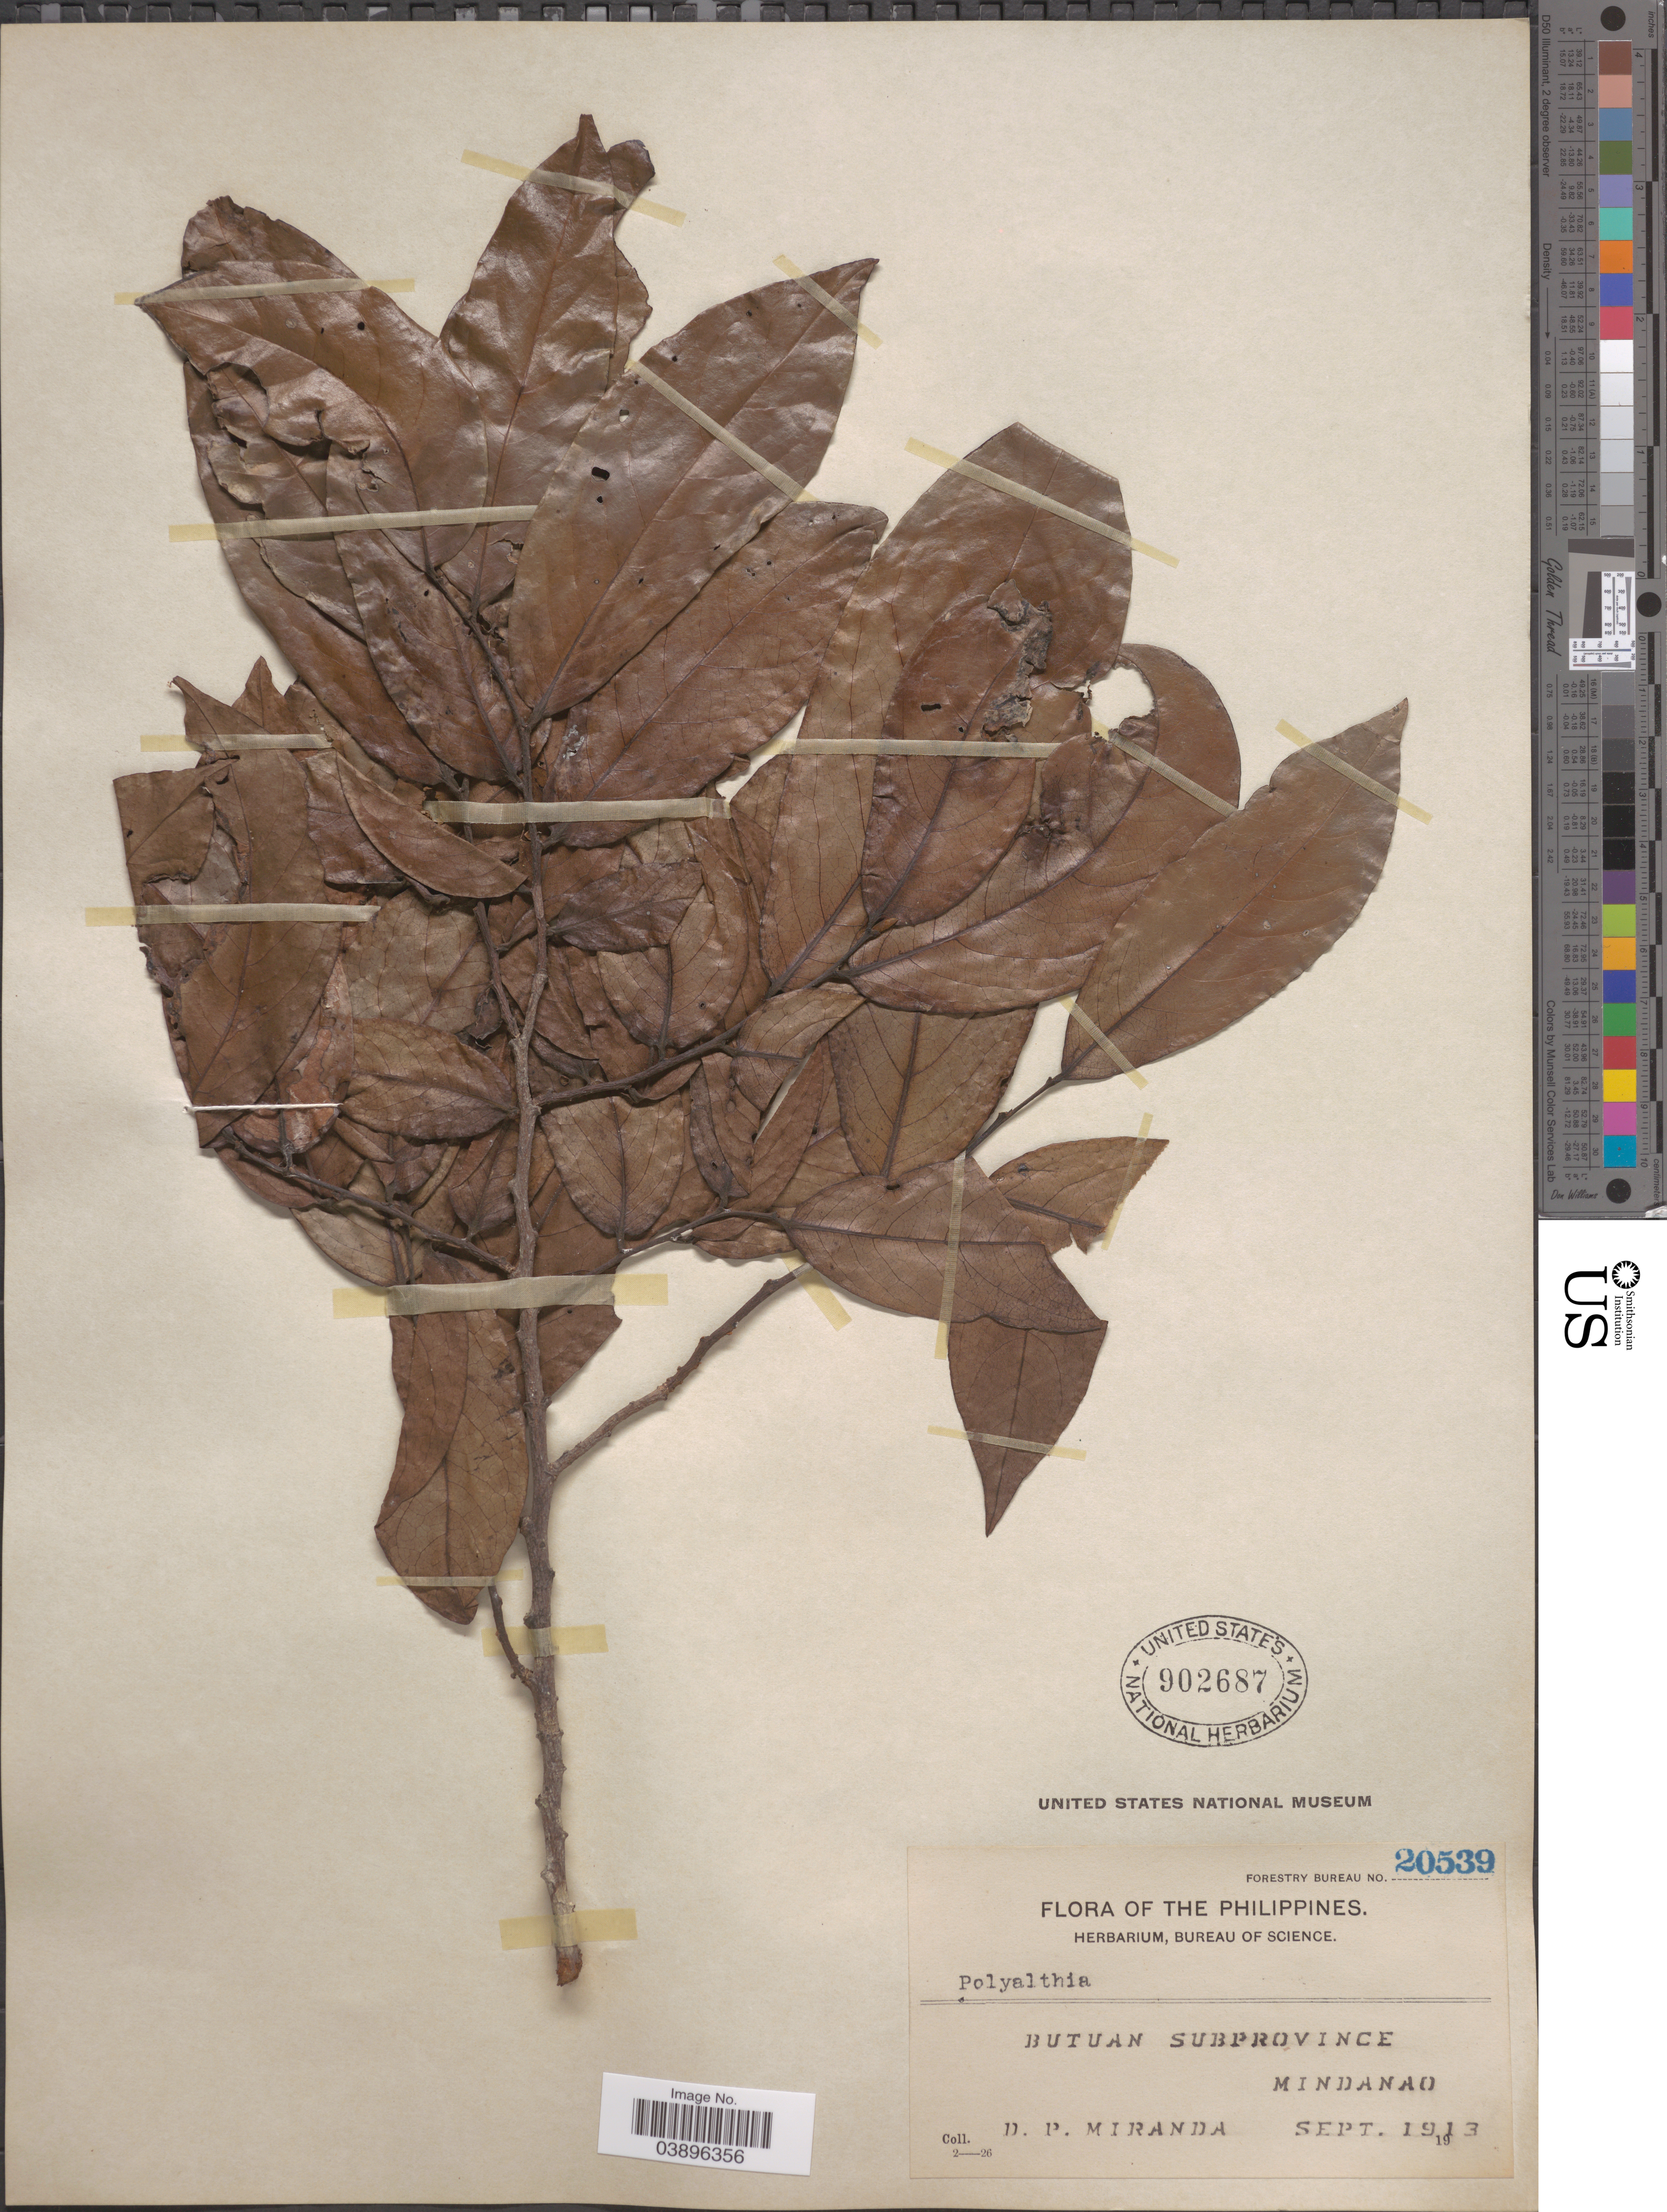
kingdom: Plantae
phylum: Tracheophyta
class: Magnoliopsida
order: Magnoliales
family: Annonaceae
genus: Polyalthia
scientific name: Polyalthia sp.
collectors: D. P. Miranda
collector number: Forestry Bureau 20539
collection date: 1913-09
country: Philippines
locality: Butuan Subprovince, Midanao.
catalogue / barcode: US 902687